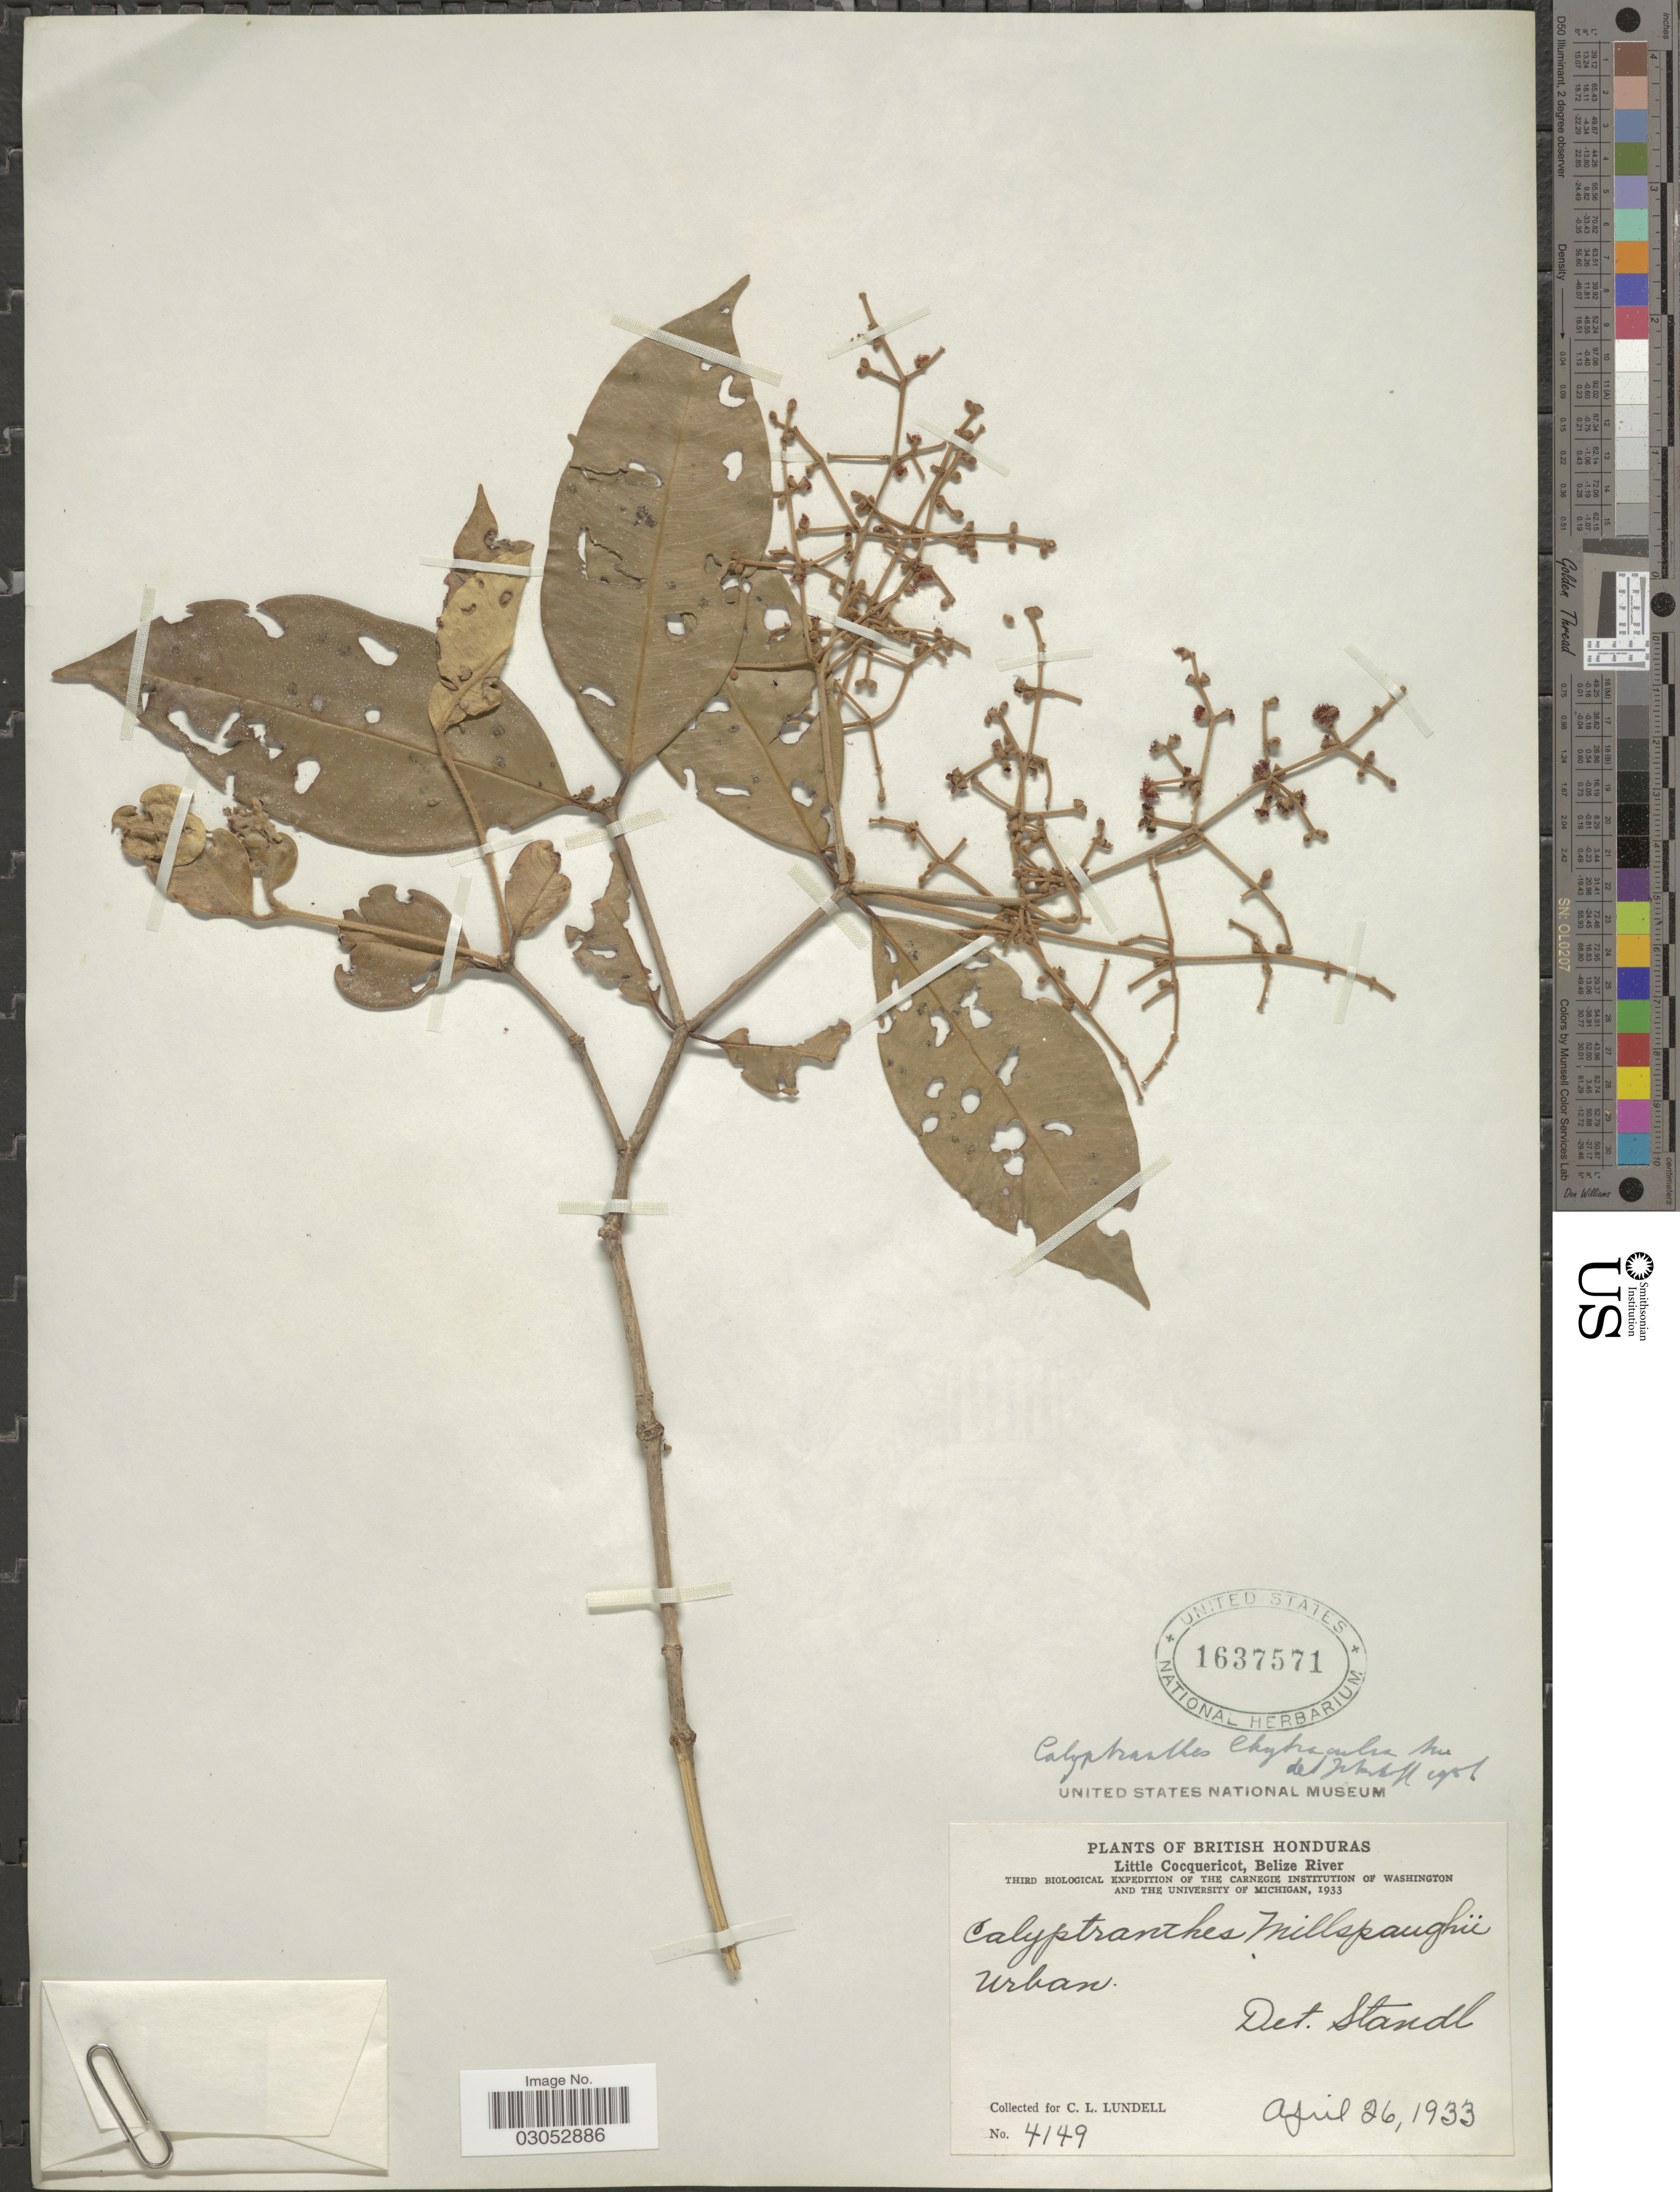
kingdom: Plantae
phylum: Tracheophyta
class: Magnoliopsida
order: Myrtales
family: Myrtaceae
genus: Myrcia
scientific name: Myrcia pendens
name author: A.R. Lourenço & Sánchez-Cháv.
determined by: Strong, Mark T., (BOT), Smithsonian Institution - National Museum of Natural History (UNITED STATES)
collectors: C. L. Lundell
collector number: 4149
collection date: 1933-04-26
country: Belize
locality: British Honduras, Little Cocquericot, Belize River.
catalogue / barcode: US 1637571